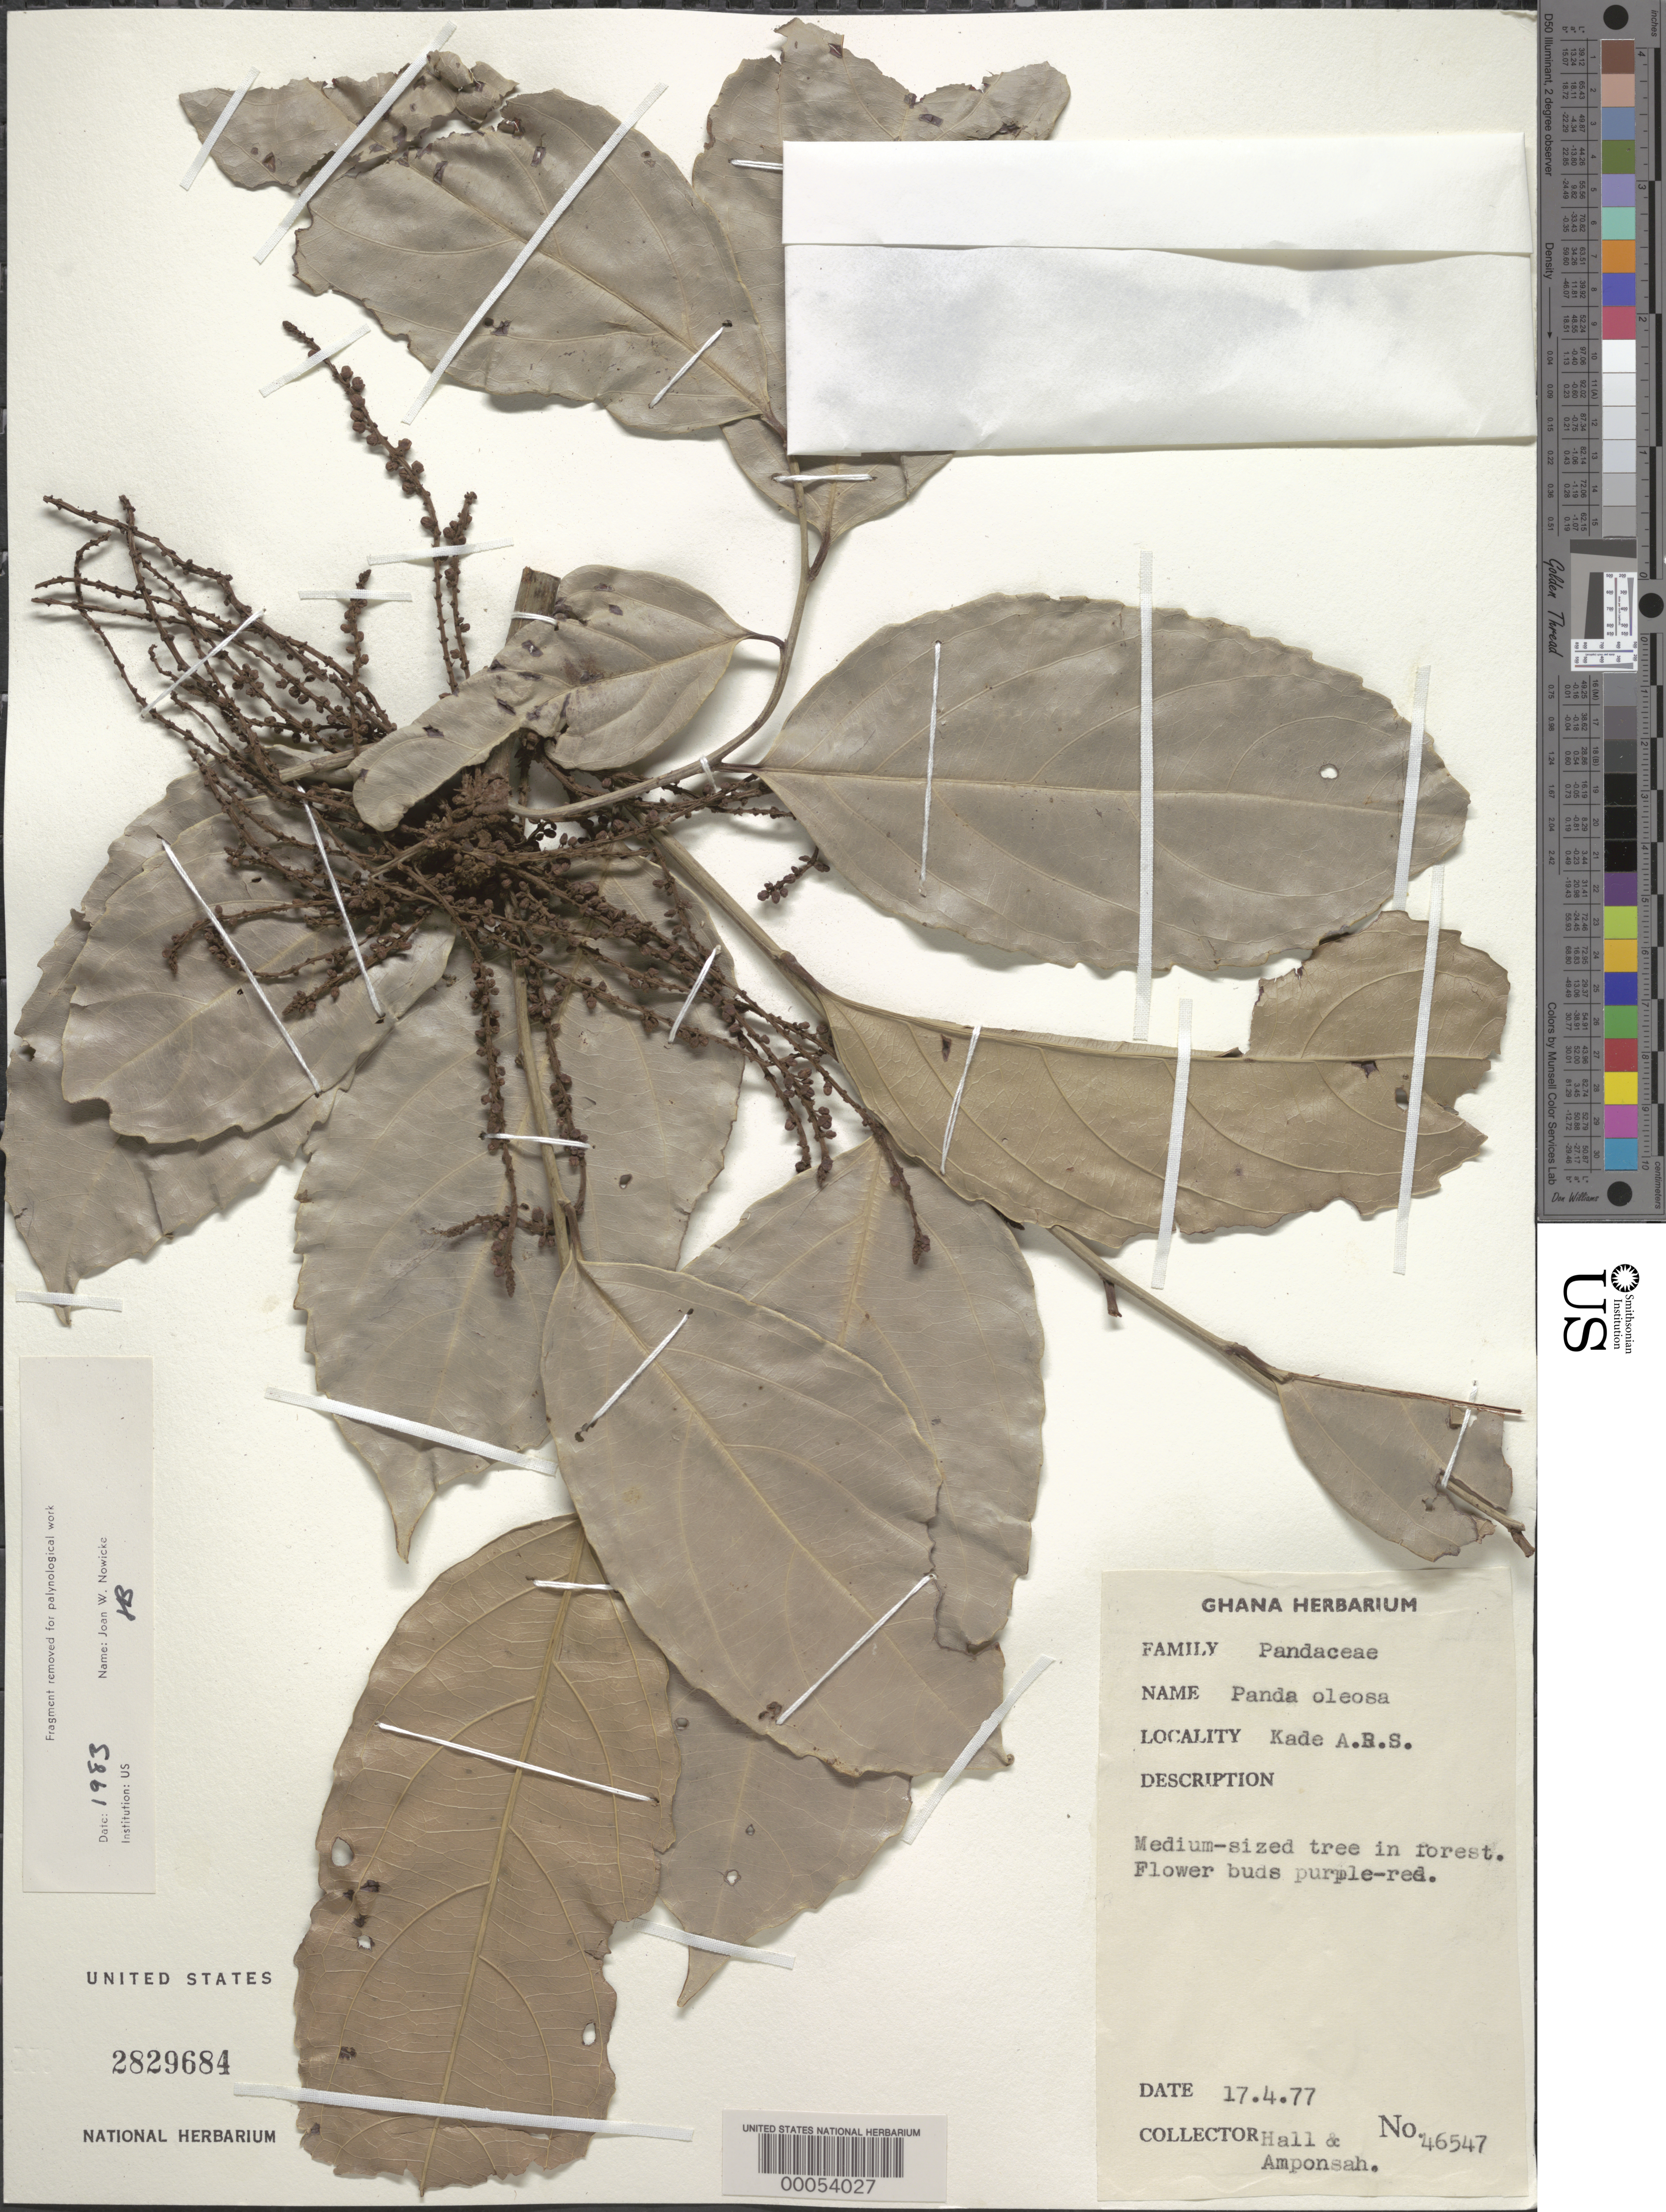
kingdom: Plantae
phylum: Tracheophyta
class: Magnoliopsida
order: Malpighiales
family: Pandaceae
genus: Panda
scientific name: Panda oleosa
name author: Pierre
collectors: -- Hall & -. Amponsah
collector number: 46547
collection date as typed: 17 Apr 1977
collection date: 1977-04-17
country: Ghana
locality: Kade a.r.s.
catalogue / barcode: US 2829684